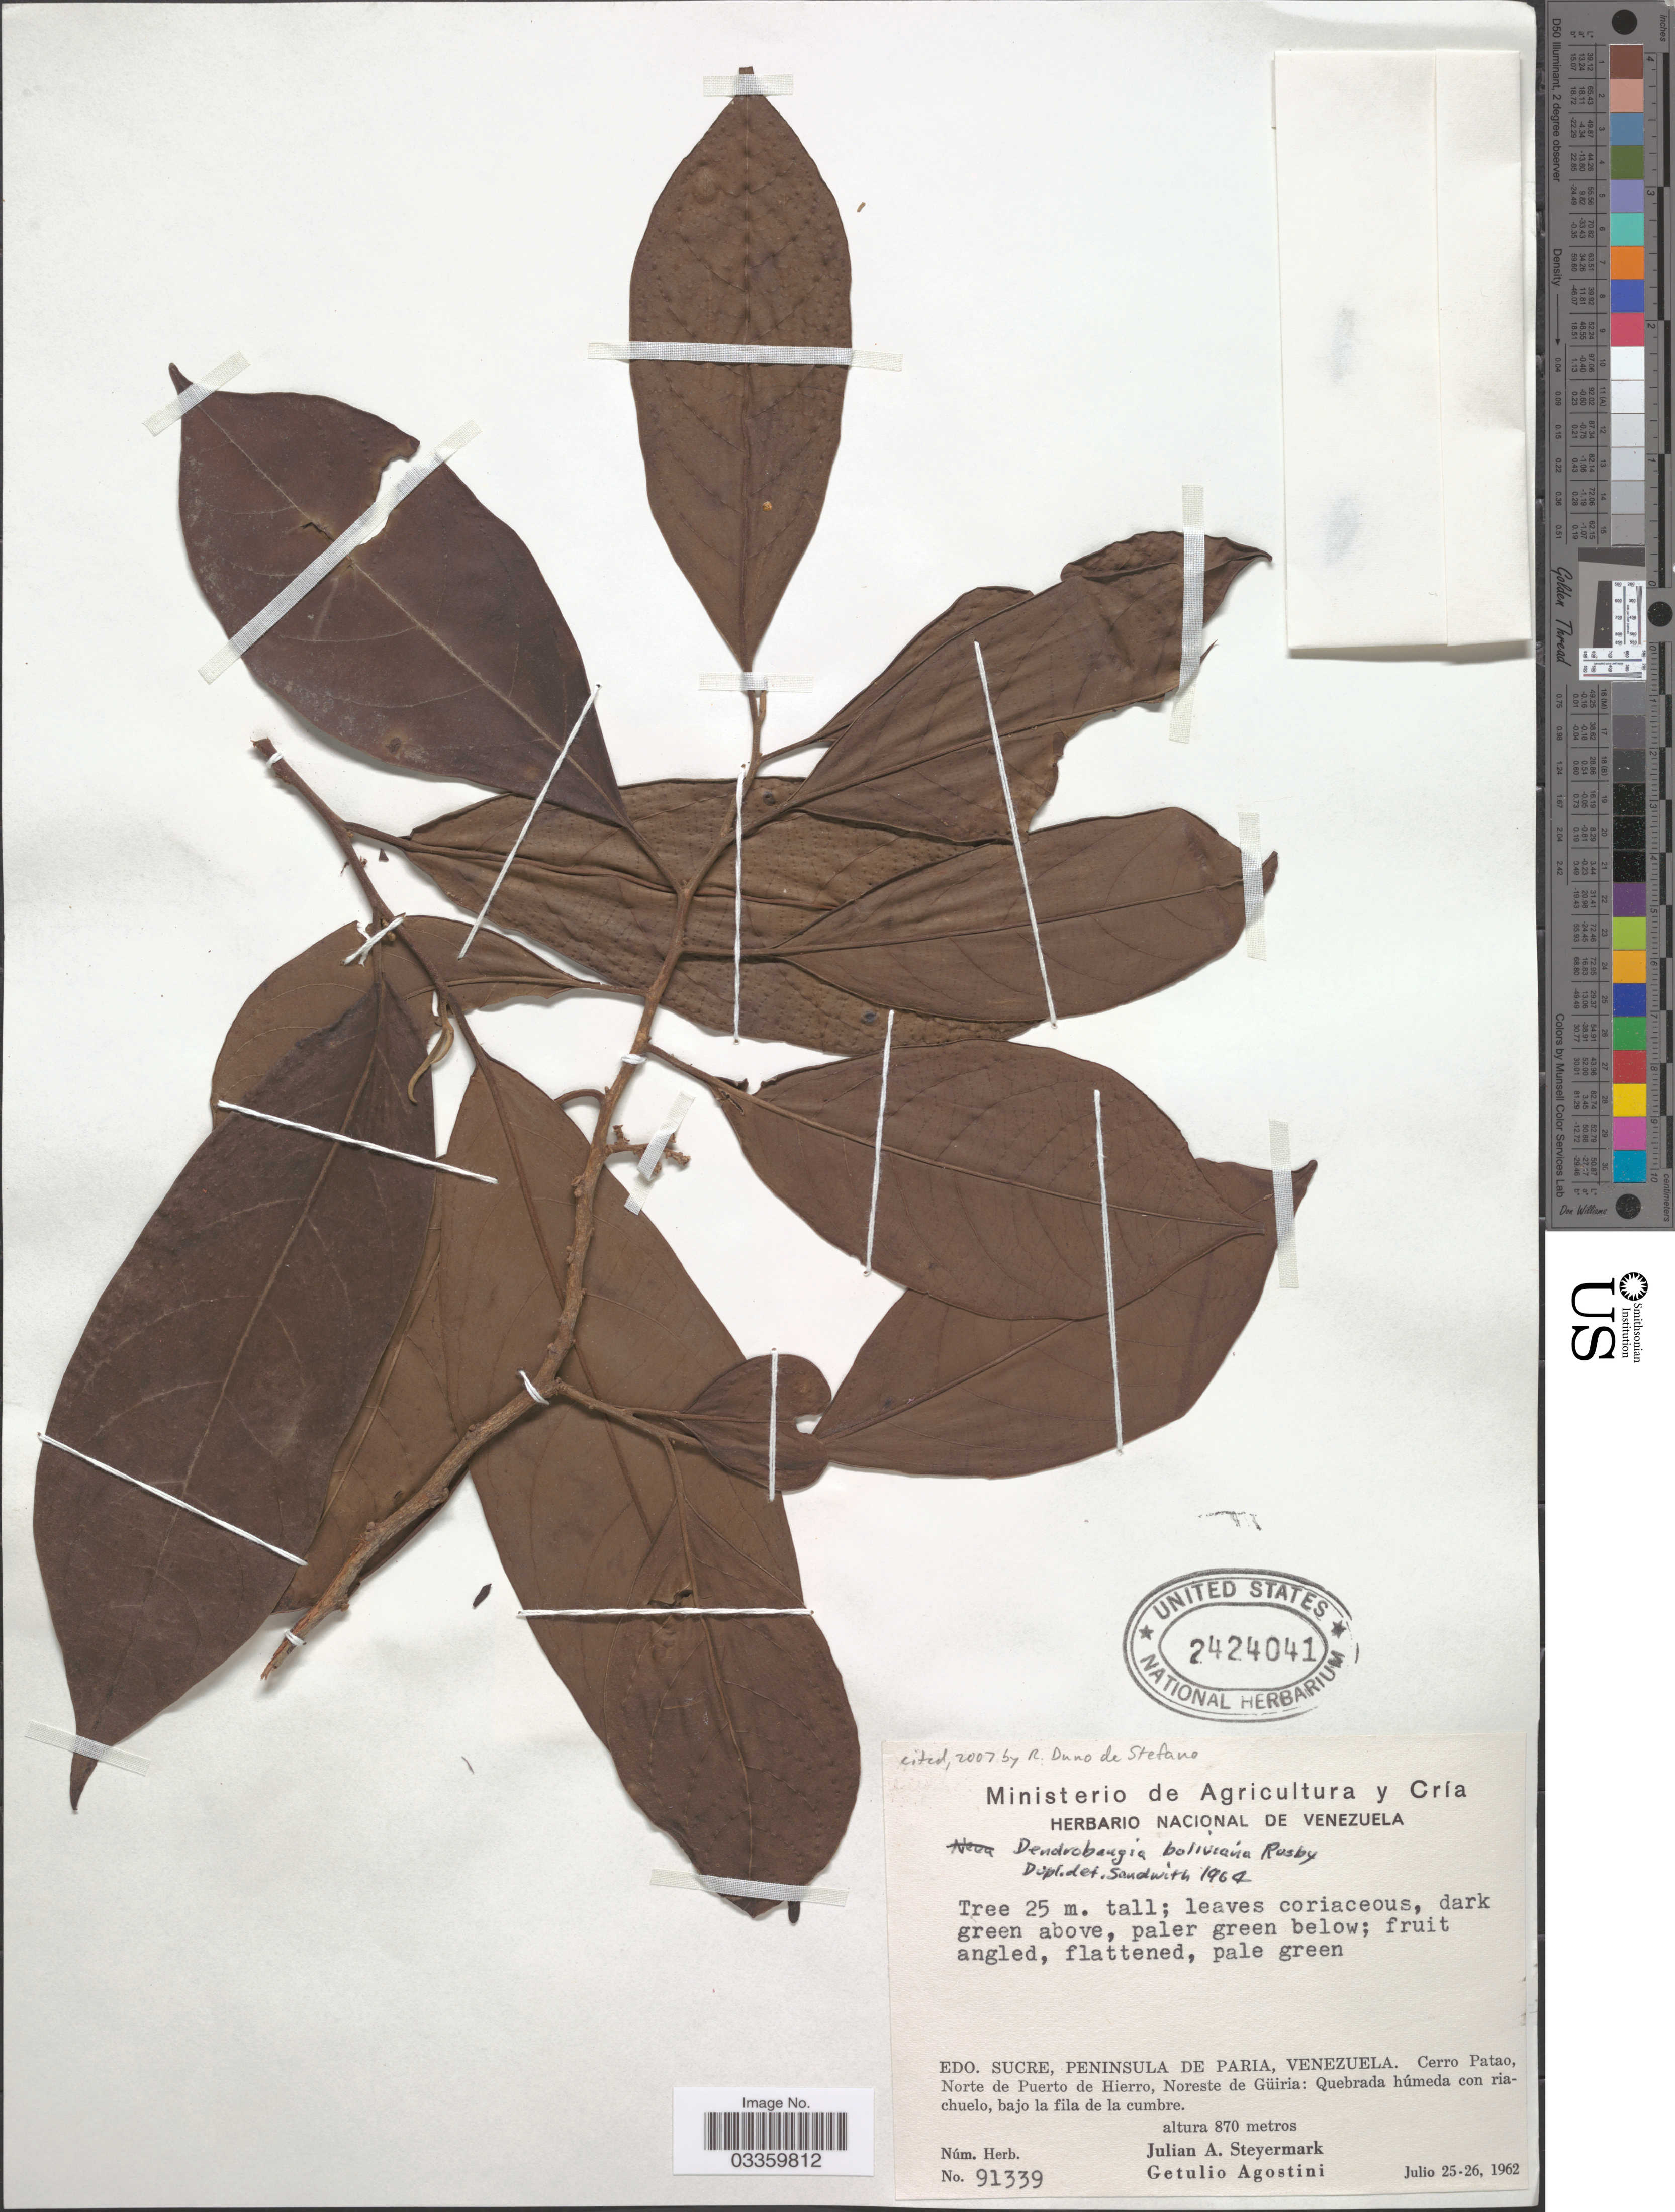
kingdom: Plantae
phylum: Tracheophyta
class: Magnoliopsida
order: Metteniusales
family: Metteniusaceae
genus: Dendrobangia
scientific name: Dendrobangia boliviana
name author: Rusby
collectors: J. Steyermark & G. Agostini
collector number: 91339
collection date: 1962-07-25/1962-07-26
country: Venezuela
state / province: Sucre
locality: Peninsula de Paria. Cerro Patao, Norte de Puerto de Hierro, Noreste de Güiria.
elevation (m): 870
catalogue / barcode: US 2424041